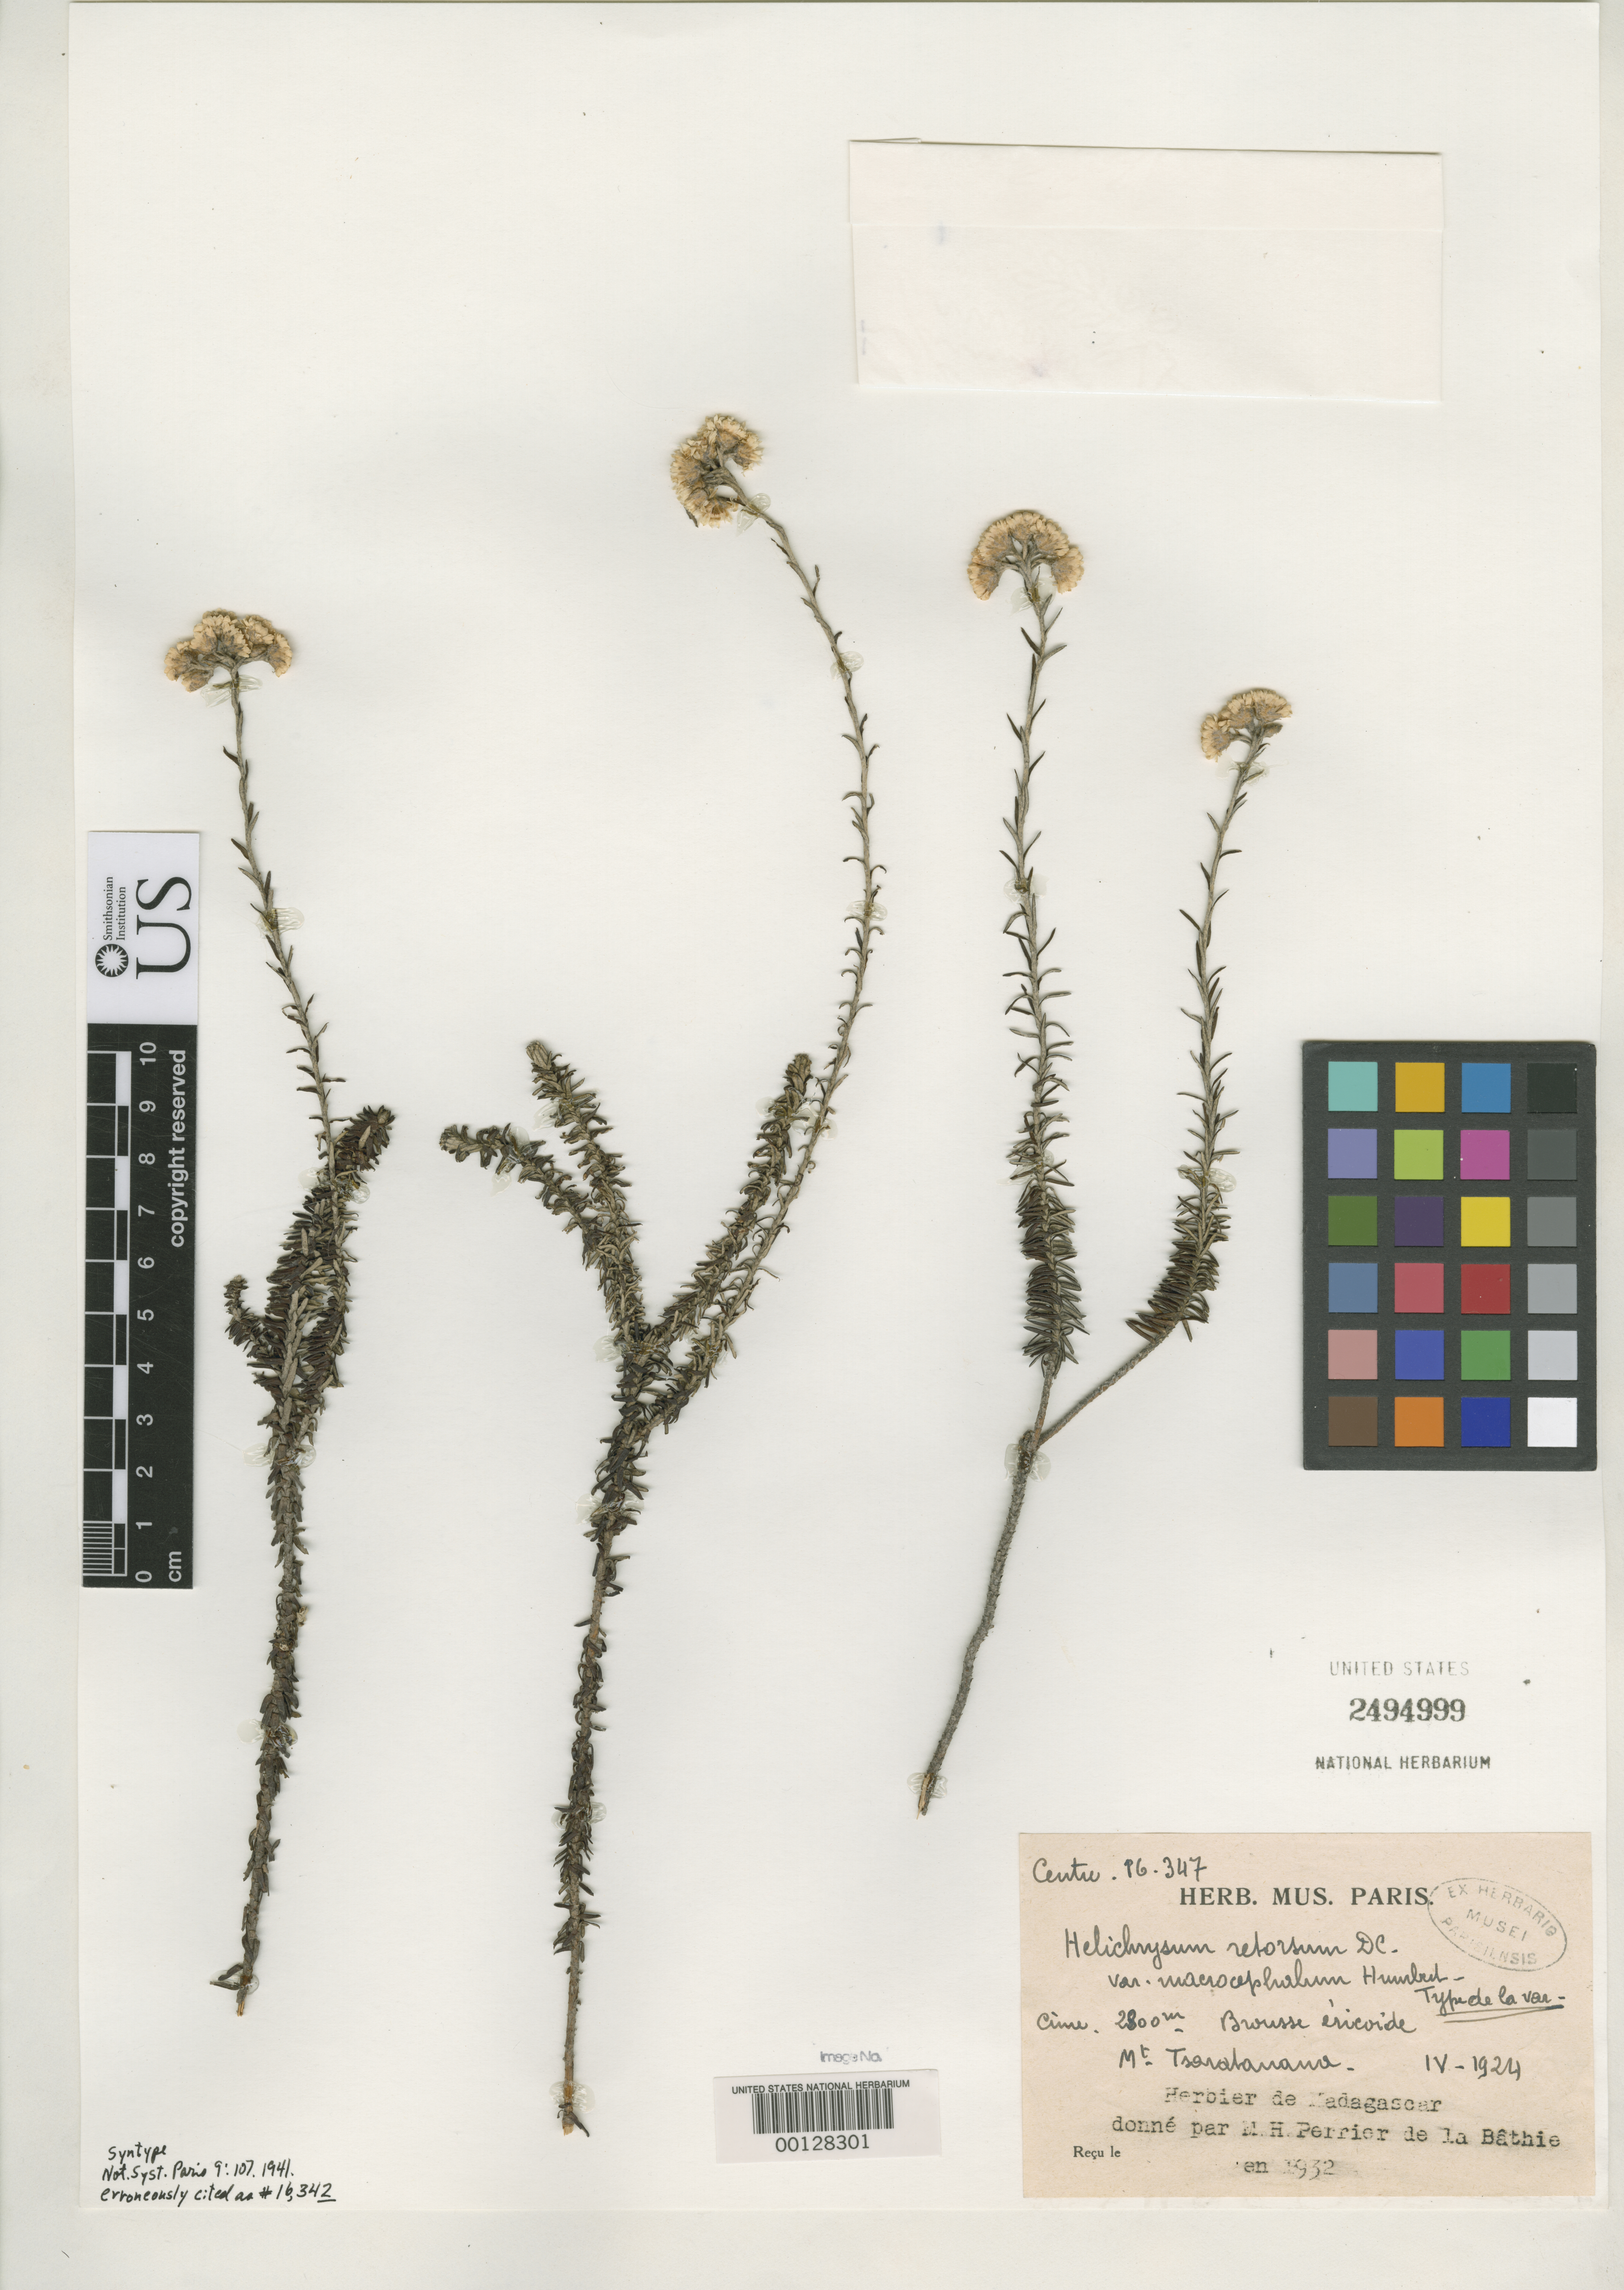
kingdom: Plantae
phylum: Tracheophyta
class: Magnoliopsida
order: Asterales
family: Asteraceae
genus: Helichrysum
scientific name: Helichrysum retrorsum var. macrocephalum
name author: Humbert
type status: Syntype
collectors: H. Perrier de la Bâthie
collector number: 16347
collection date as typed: Apr 1924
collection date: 1924-04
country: Madagascar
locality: Massif du Isaratanana.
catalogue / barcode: US 2494999